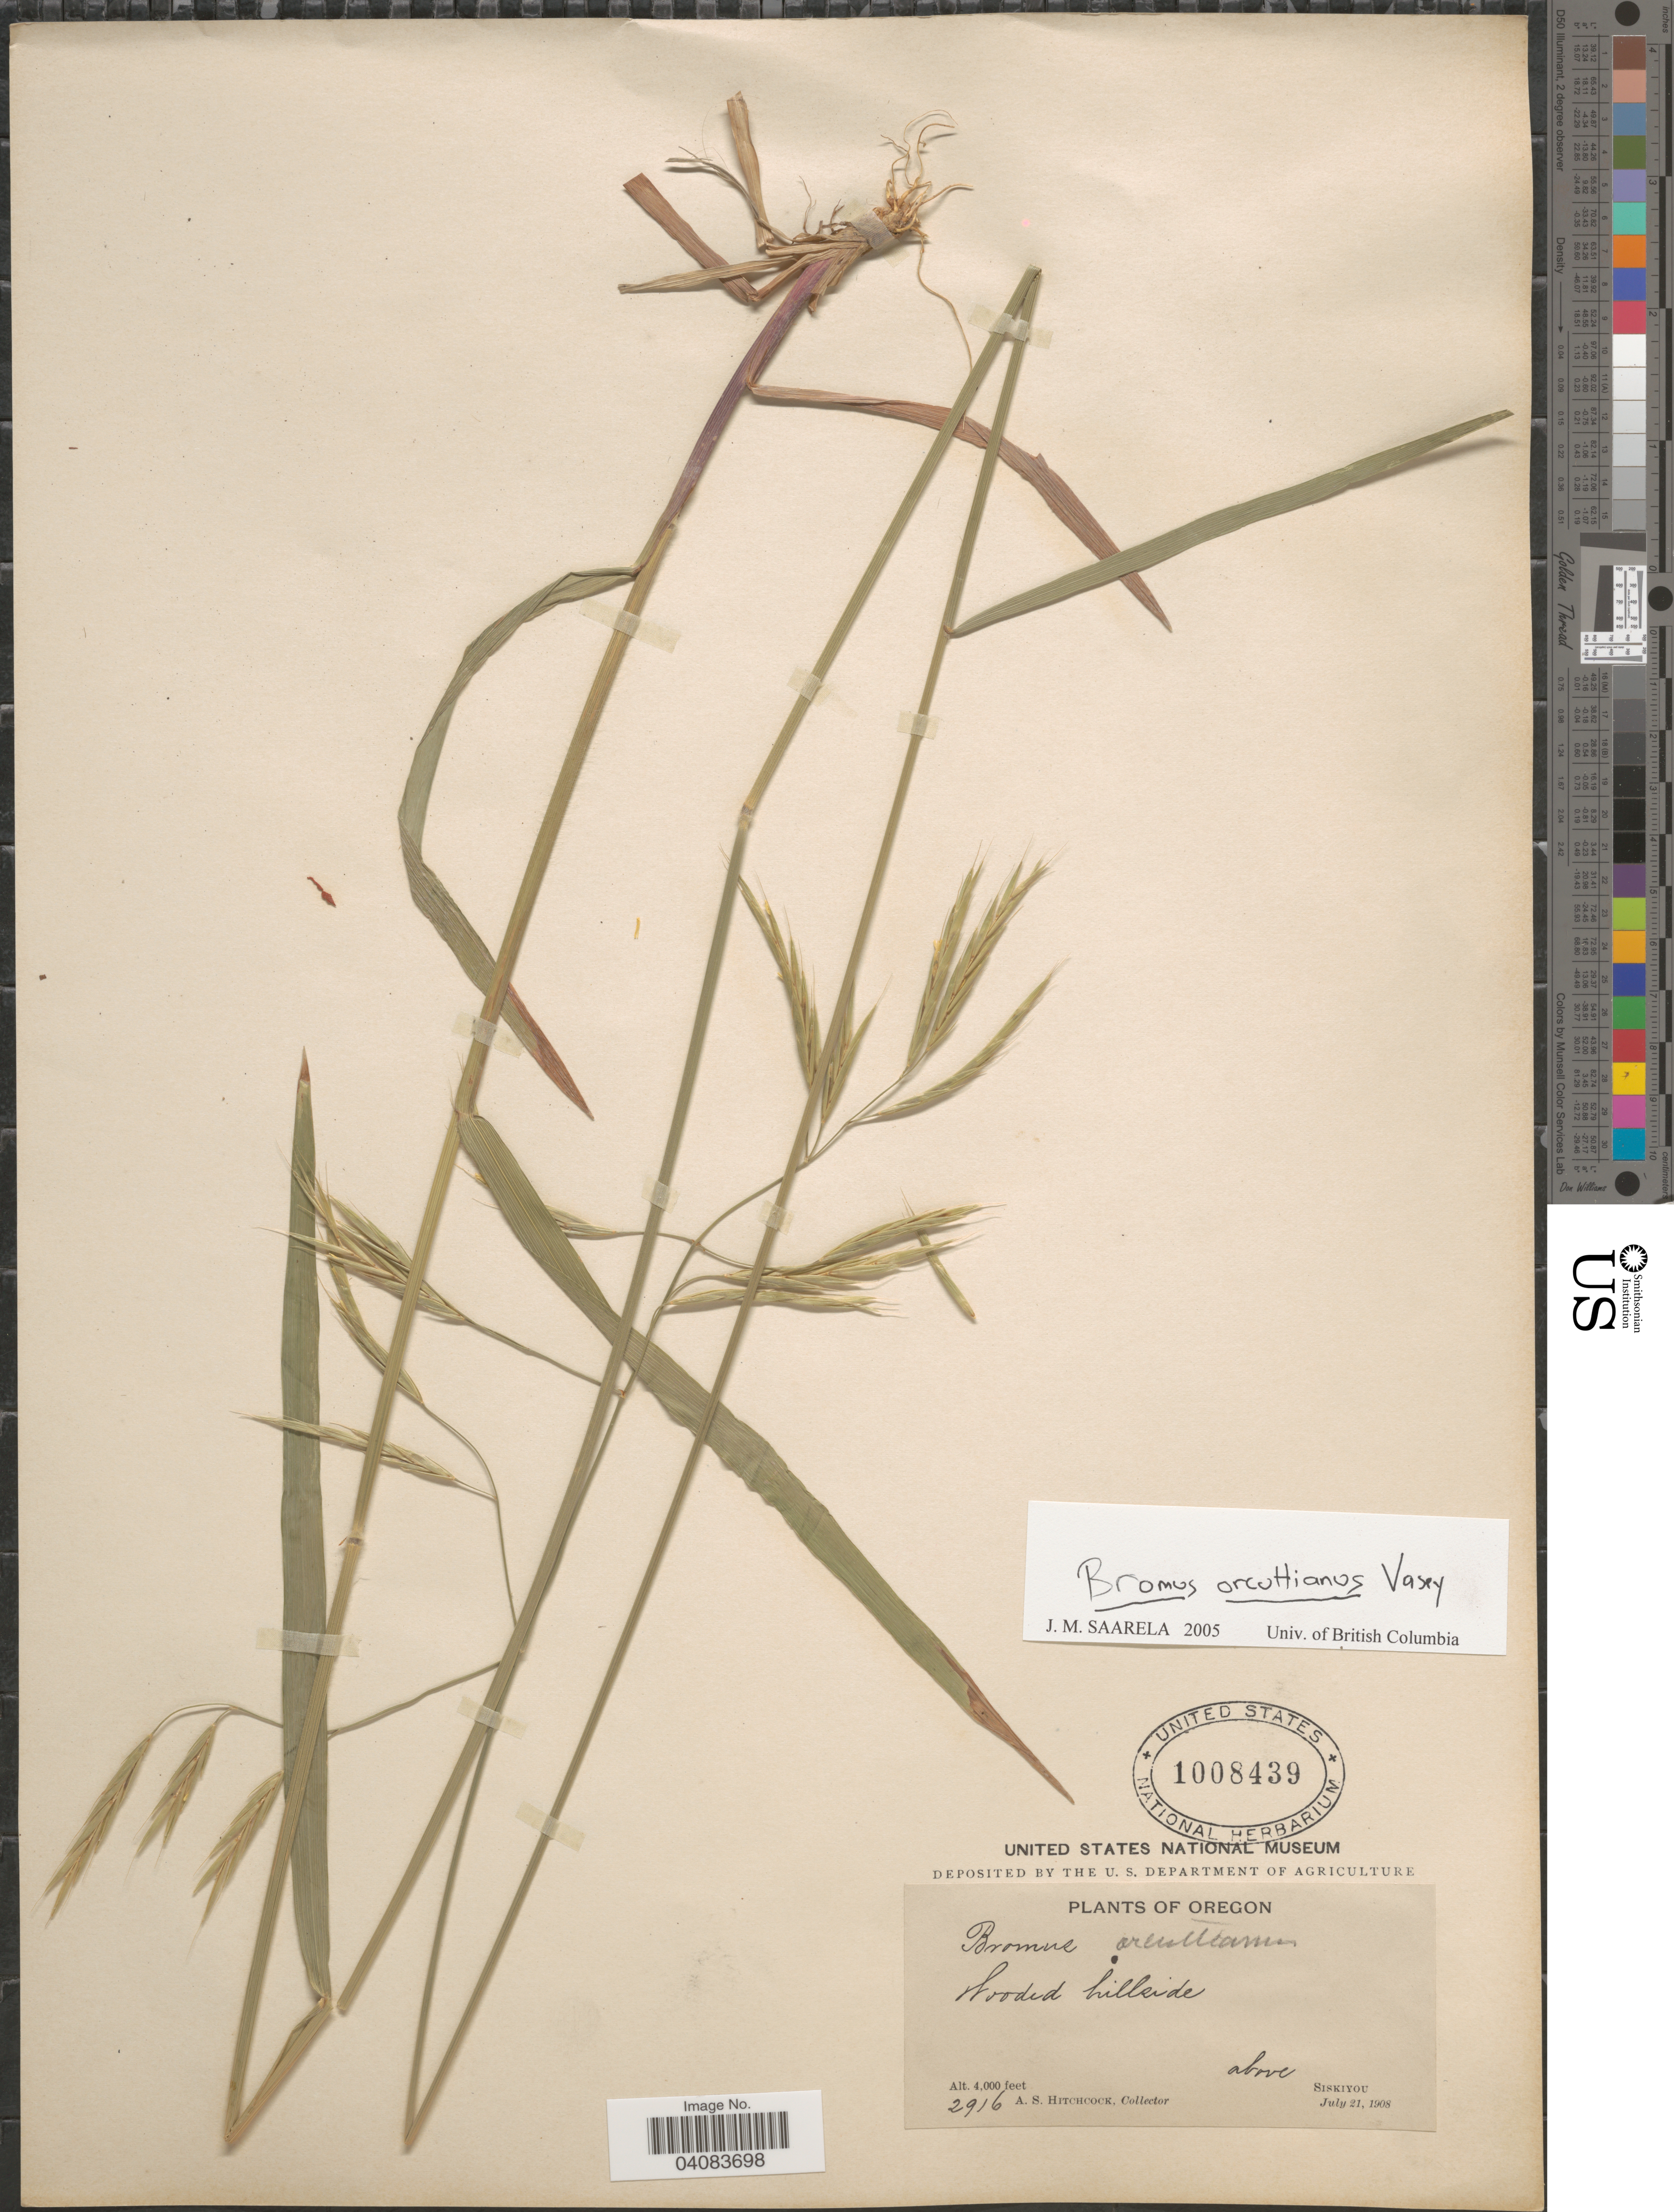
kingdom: Plantae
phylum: Tracheophyta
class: Liliopsida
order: Poales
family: Poaceae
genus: Bromus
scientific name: Bromus orcuttianus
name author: Vasey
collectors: A. S. Hitchcock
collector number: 2916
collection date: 1908-07-21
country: United States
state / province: Oregon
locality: Above Siskiyou.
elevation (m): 1219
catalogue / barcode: US 1008439